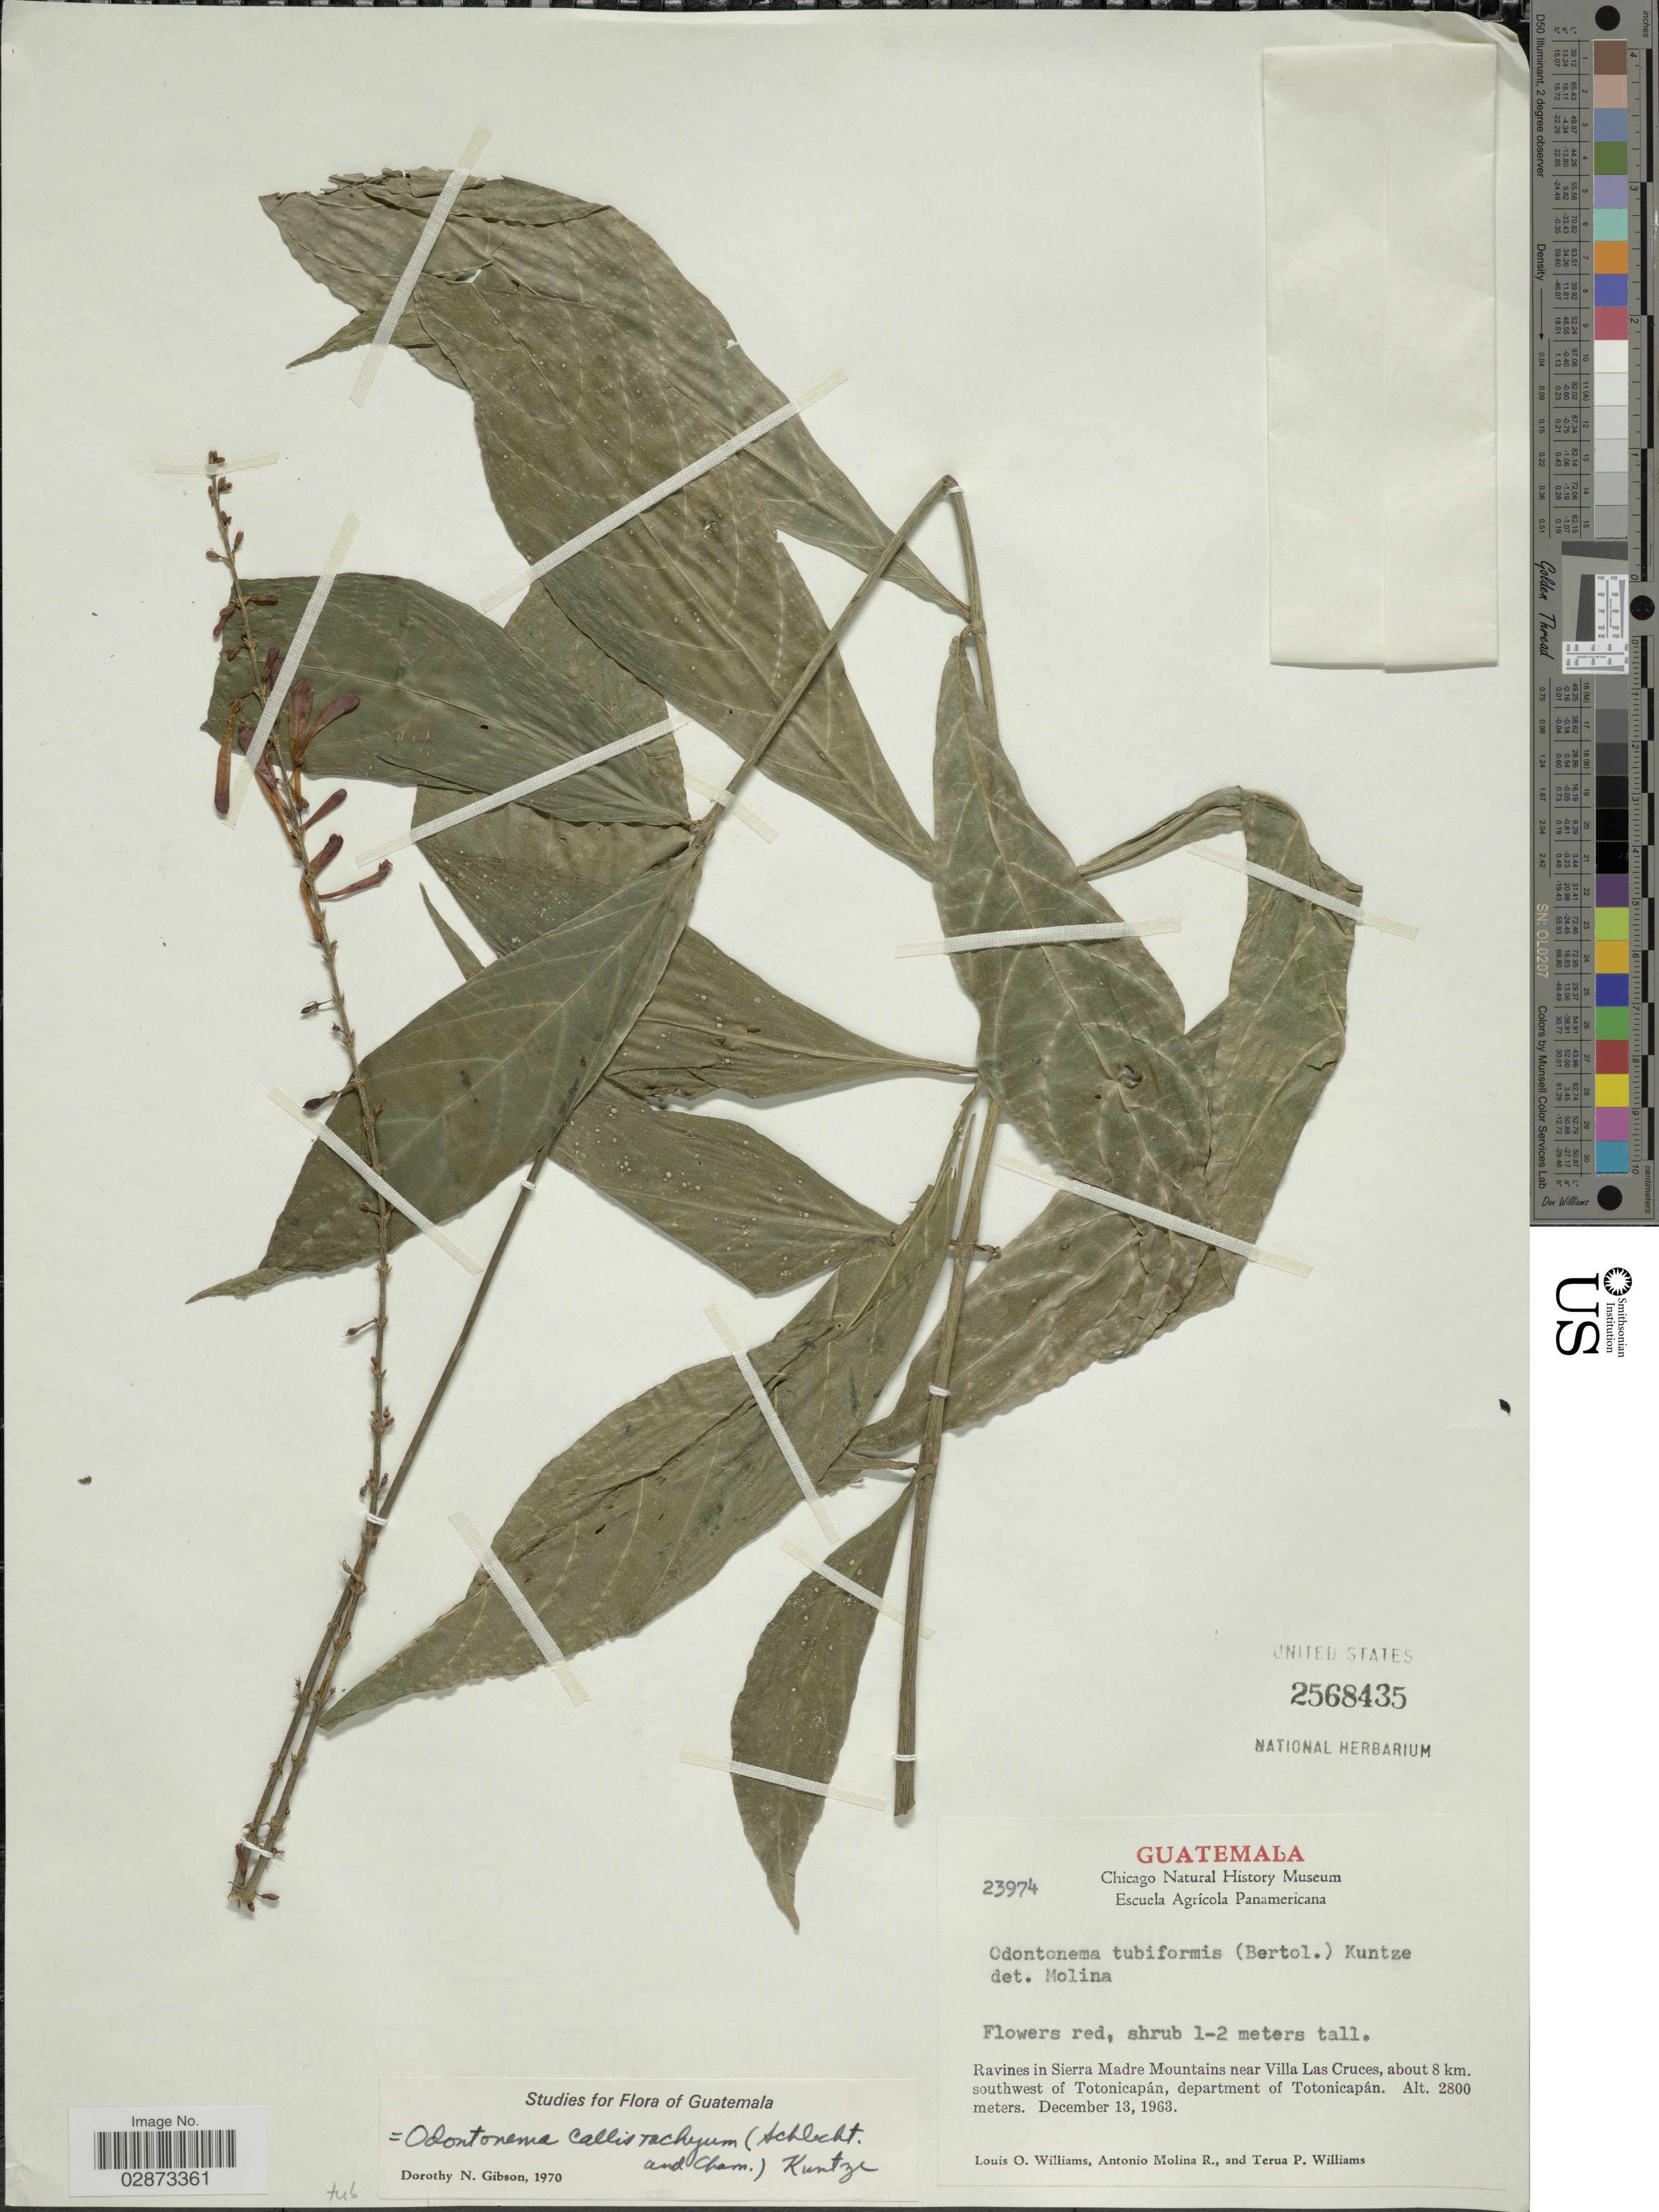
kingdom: Plantae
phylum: Tracheophyta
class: Magnoliopsida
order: Lamiales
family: Acanthaceae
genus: Odontonema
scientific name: Odontonema callistachyum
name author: (Schltdl. & Cham.) Kuntze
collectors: L. O. Williams, A. Molina R. & T. Williams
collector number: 23974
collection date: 1963-12-13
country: Guatemala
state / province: Totonicapan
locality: Ravines in Sierra Madre Mountains near Villa Las Cruces, about 8 km. southwest of Totonicapán, department of Totonicapán.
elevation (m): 2800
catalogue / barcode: US 2568435